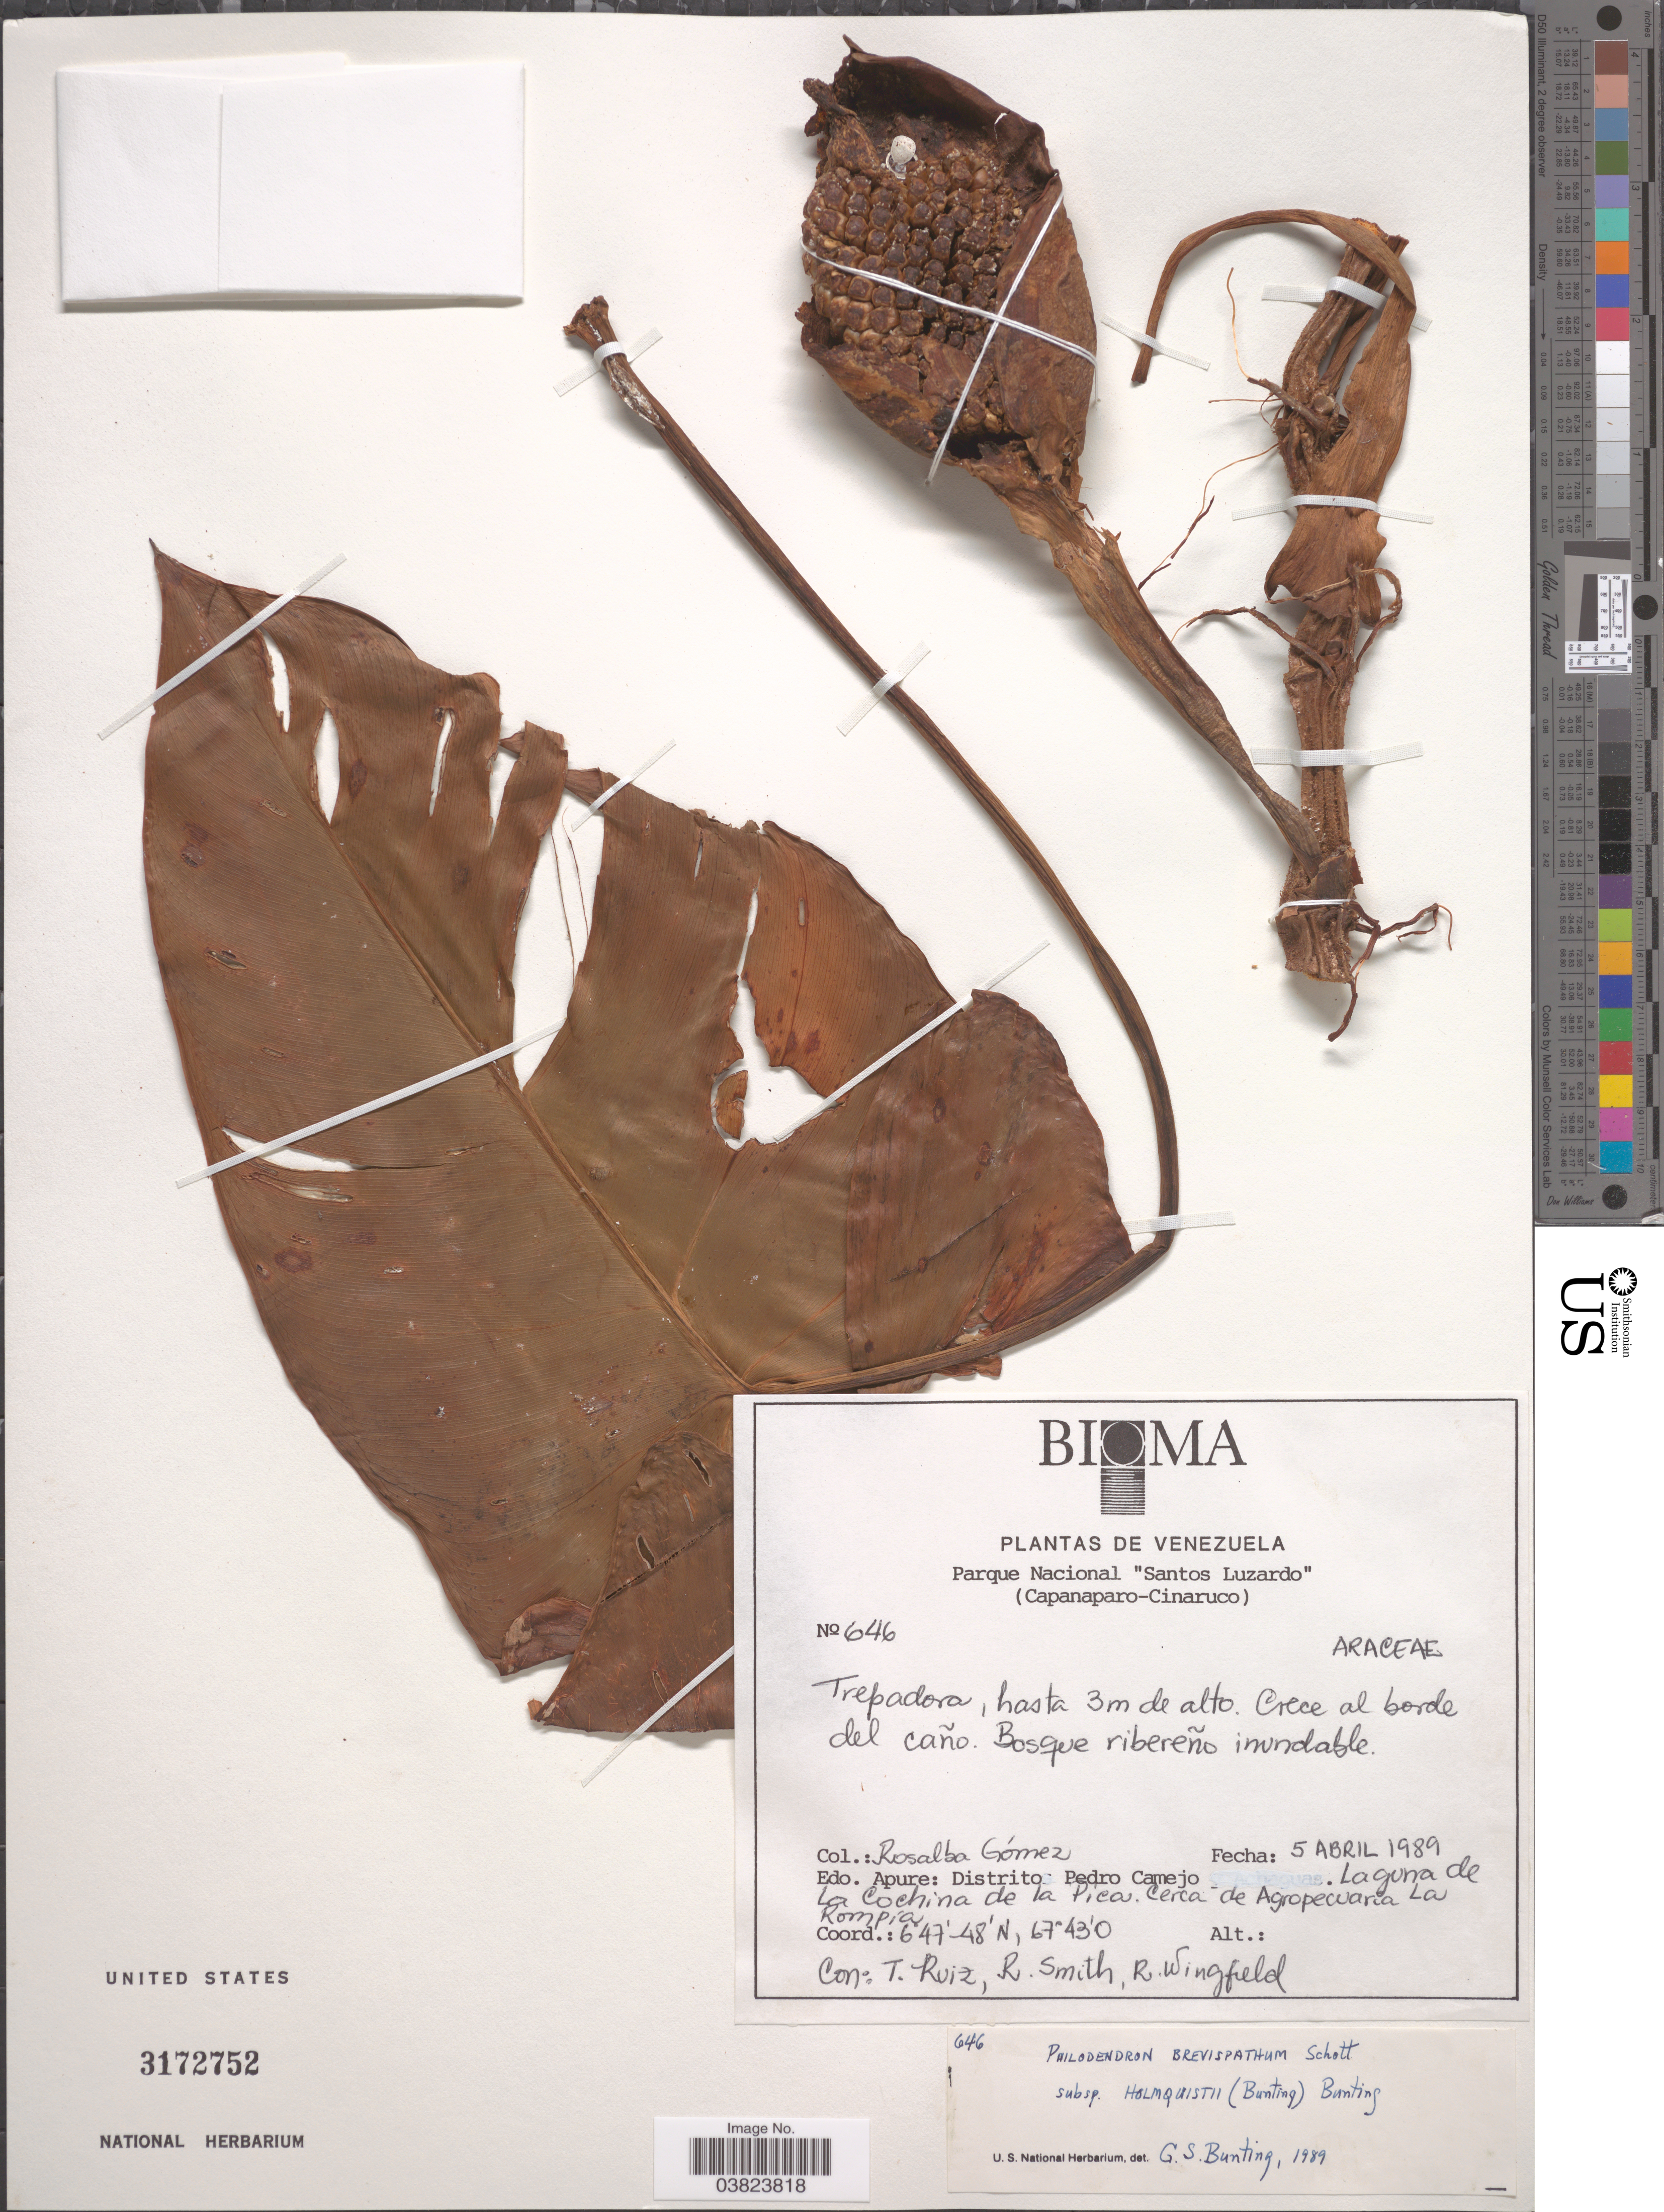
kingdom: Plantae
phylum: Tracheophyta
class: Liliopsida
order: Alismatales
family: Araceae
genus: Philodendron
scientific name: Philodendron brevispathum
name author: Schott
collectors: R. Gómez, T. Ruíz, R. Smith & R. Wingfield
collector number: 646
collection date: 1989-04-05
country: Venezuela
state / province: Apure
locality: Parque Nacional 'Santos Luzardo' (Capanaparo-Cinaruco). Crece al borde del caño. Edo. Apure: Distrito Pedro Camejo. Laguna de La Cochina de la Pica. Cerca de Agropecuaria La Rompía.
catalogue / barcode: US 3172752